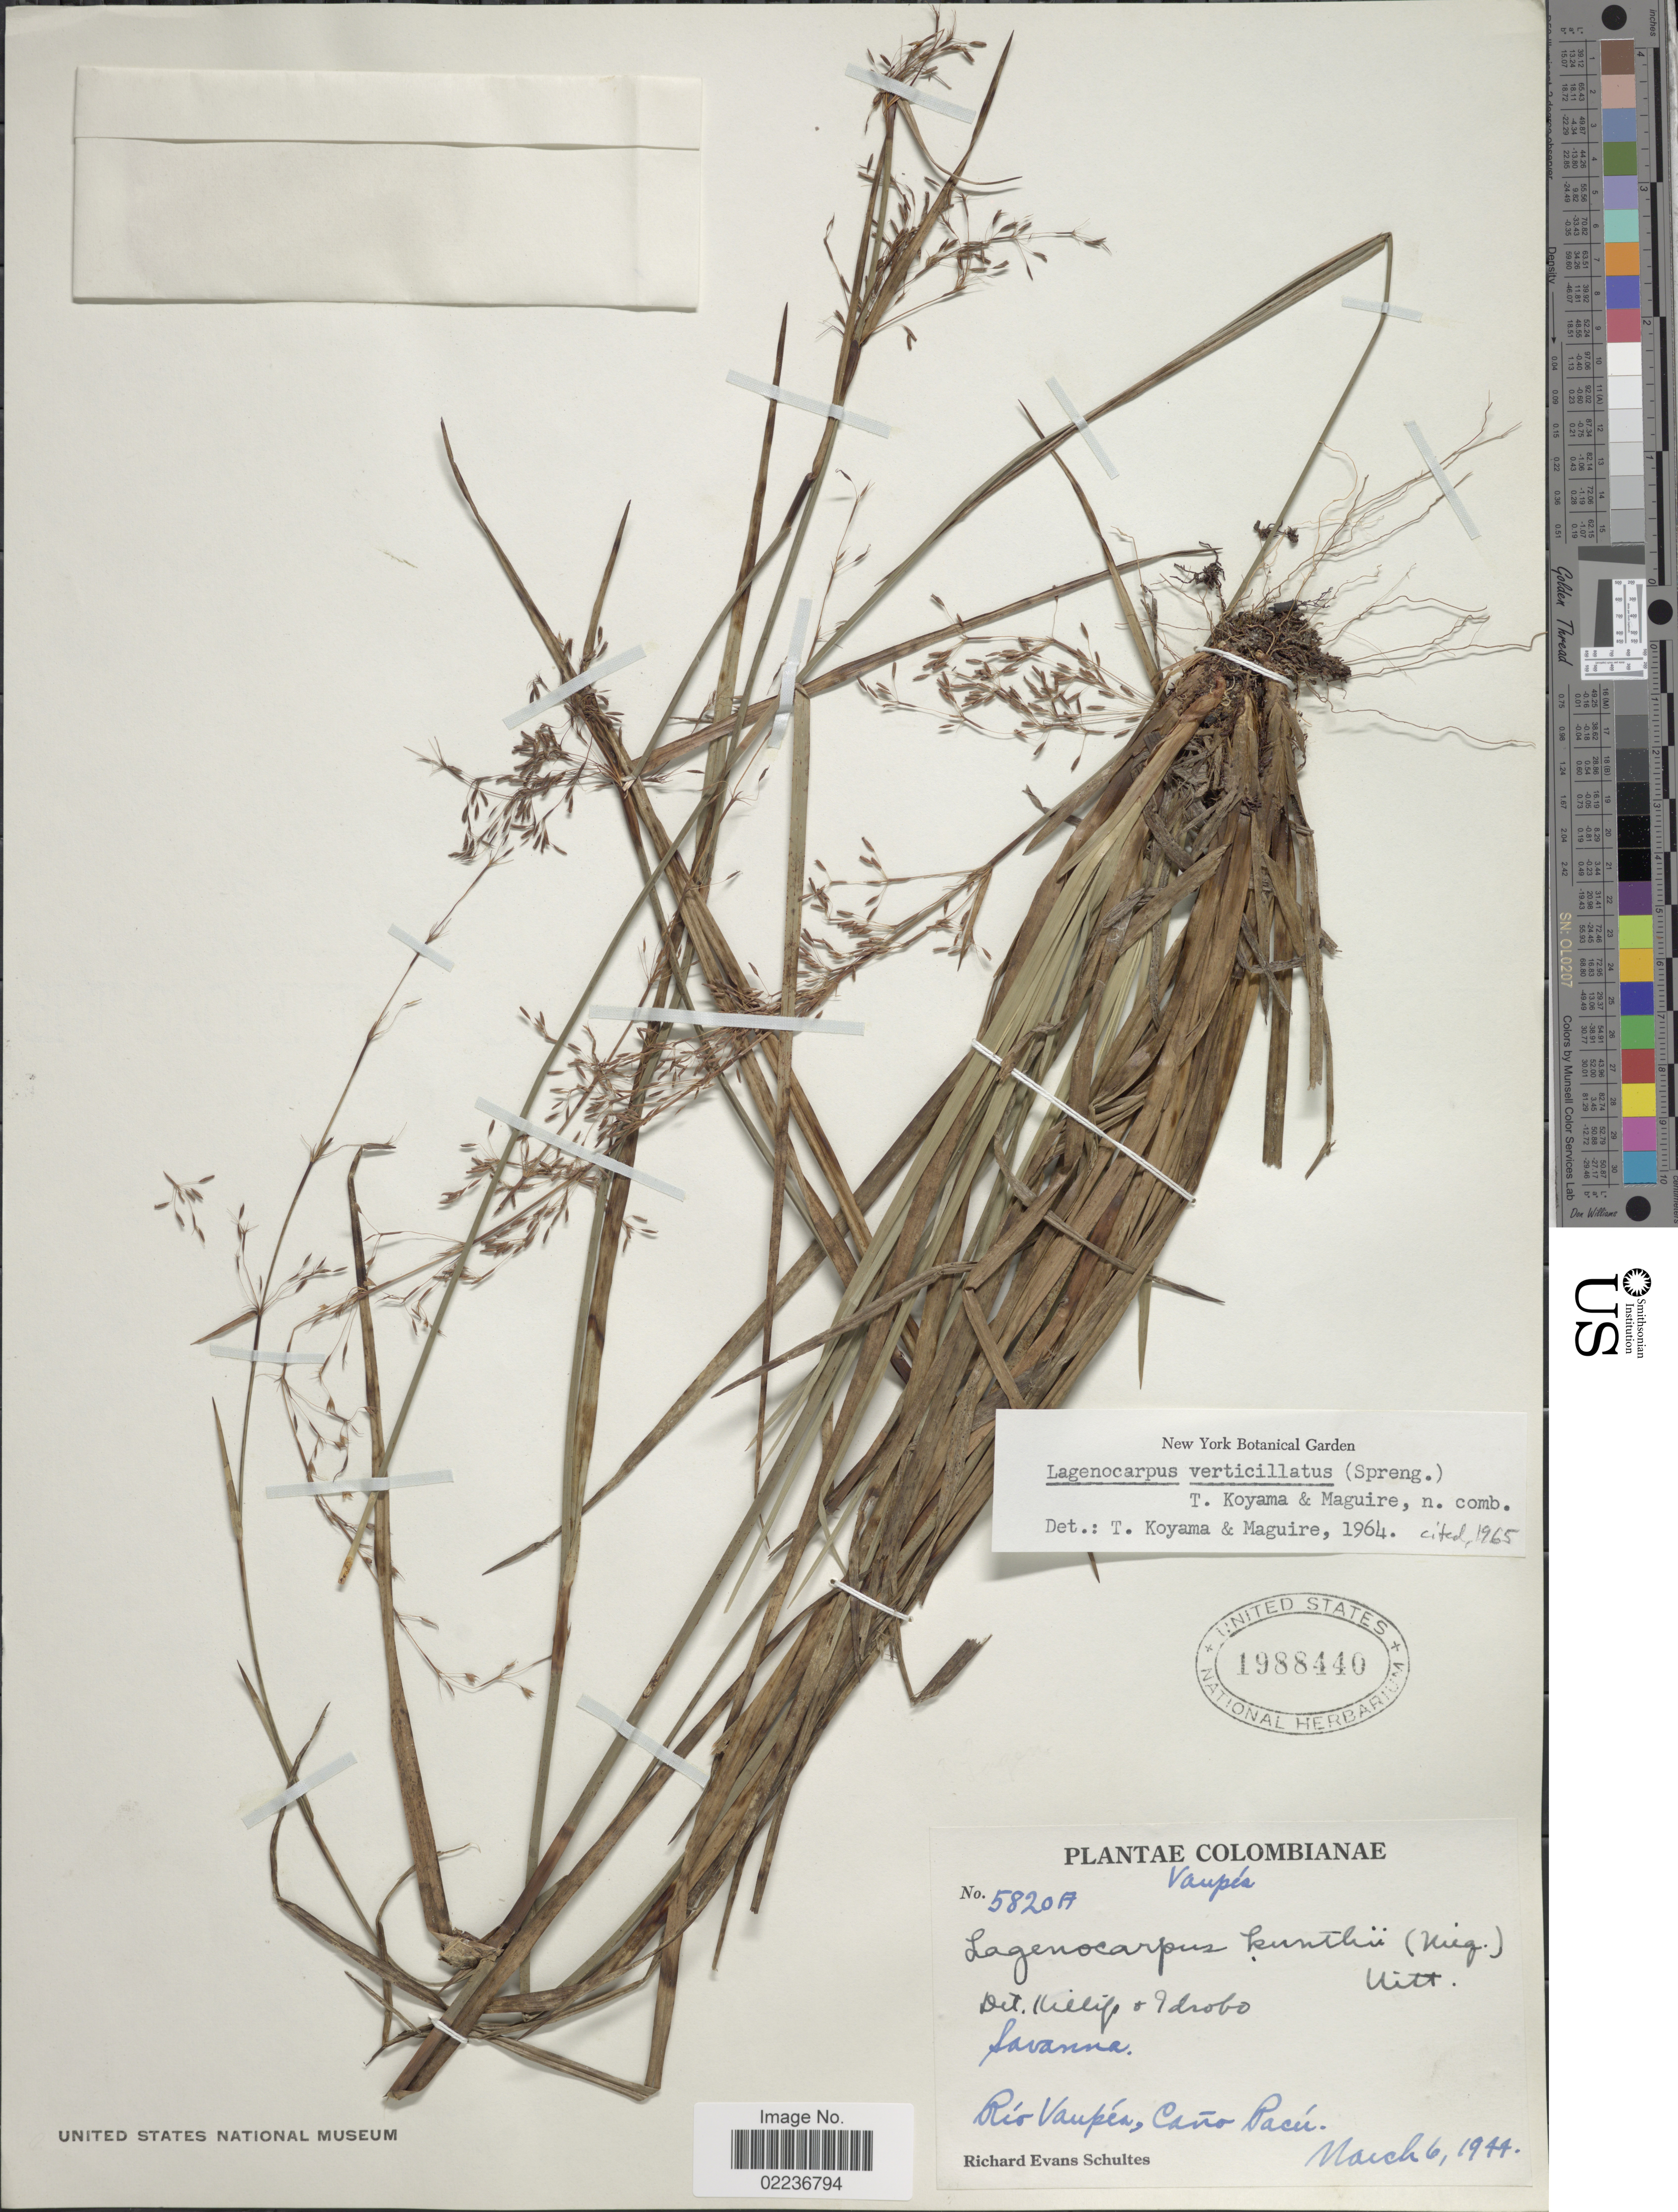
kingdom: Plantae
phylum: Tracheophyta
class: Liliopsida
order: Poales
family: Cyperaceae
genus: Cryptangium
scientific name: Cryptangium verticillatum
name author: (Spreng.) Vitta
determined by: Strong, Mark T., (BOT), Smithsonian Institution - National Museum of Natural History (UNITED STATES)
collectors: R. E. Schultes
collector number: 5820A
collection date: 1944-03-06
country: Colombia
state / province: Vaupés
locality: Savanna, Rio Vaupes, Cano Pacu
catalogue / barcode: US 1988440